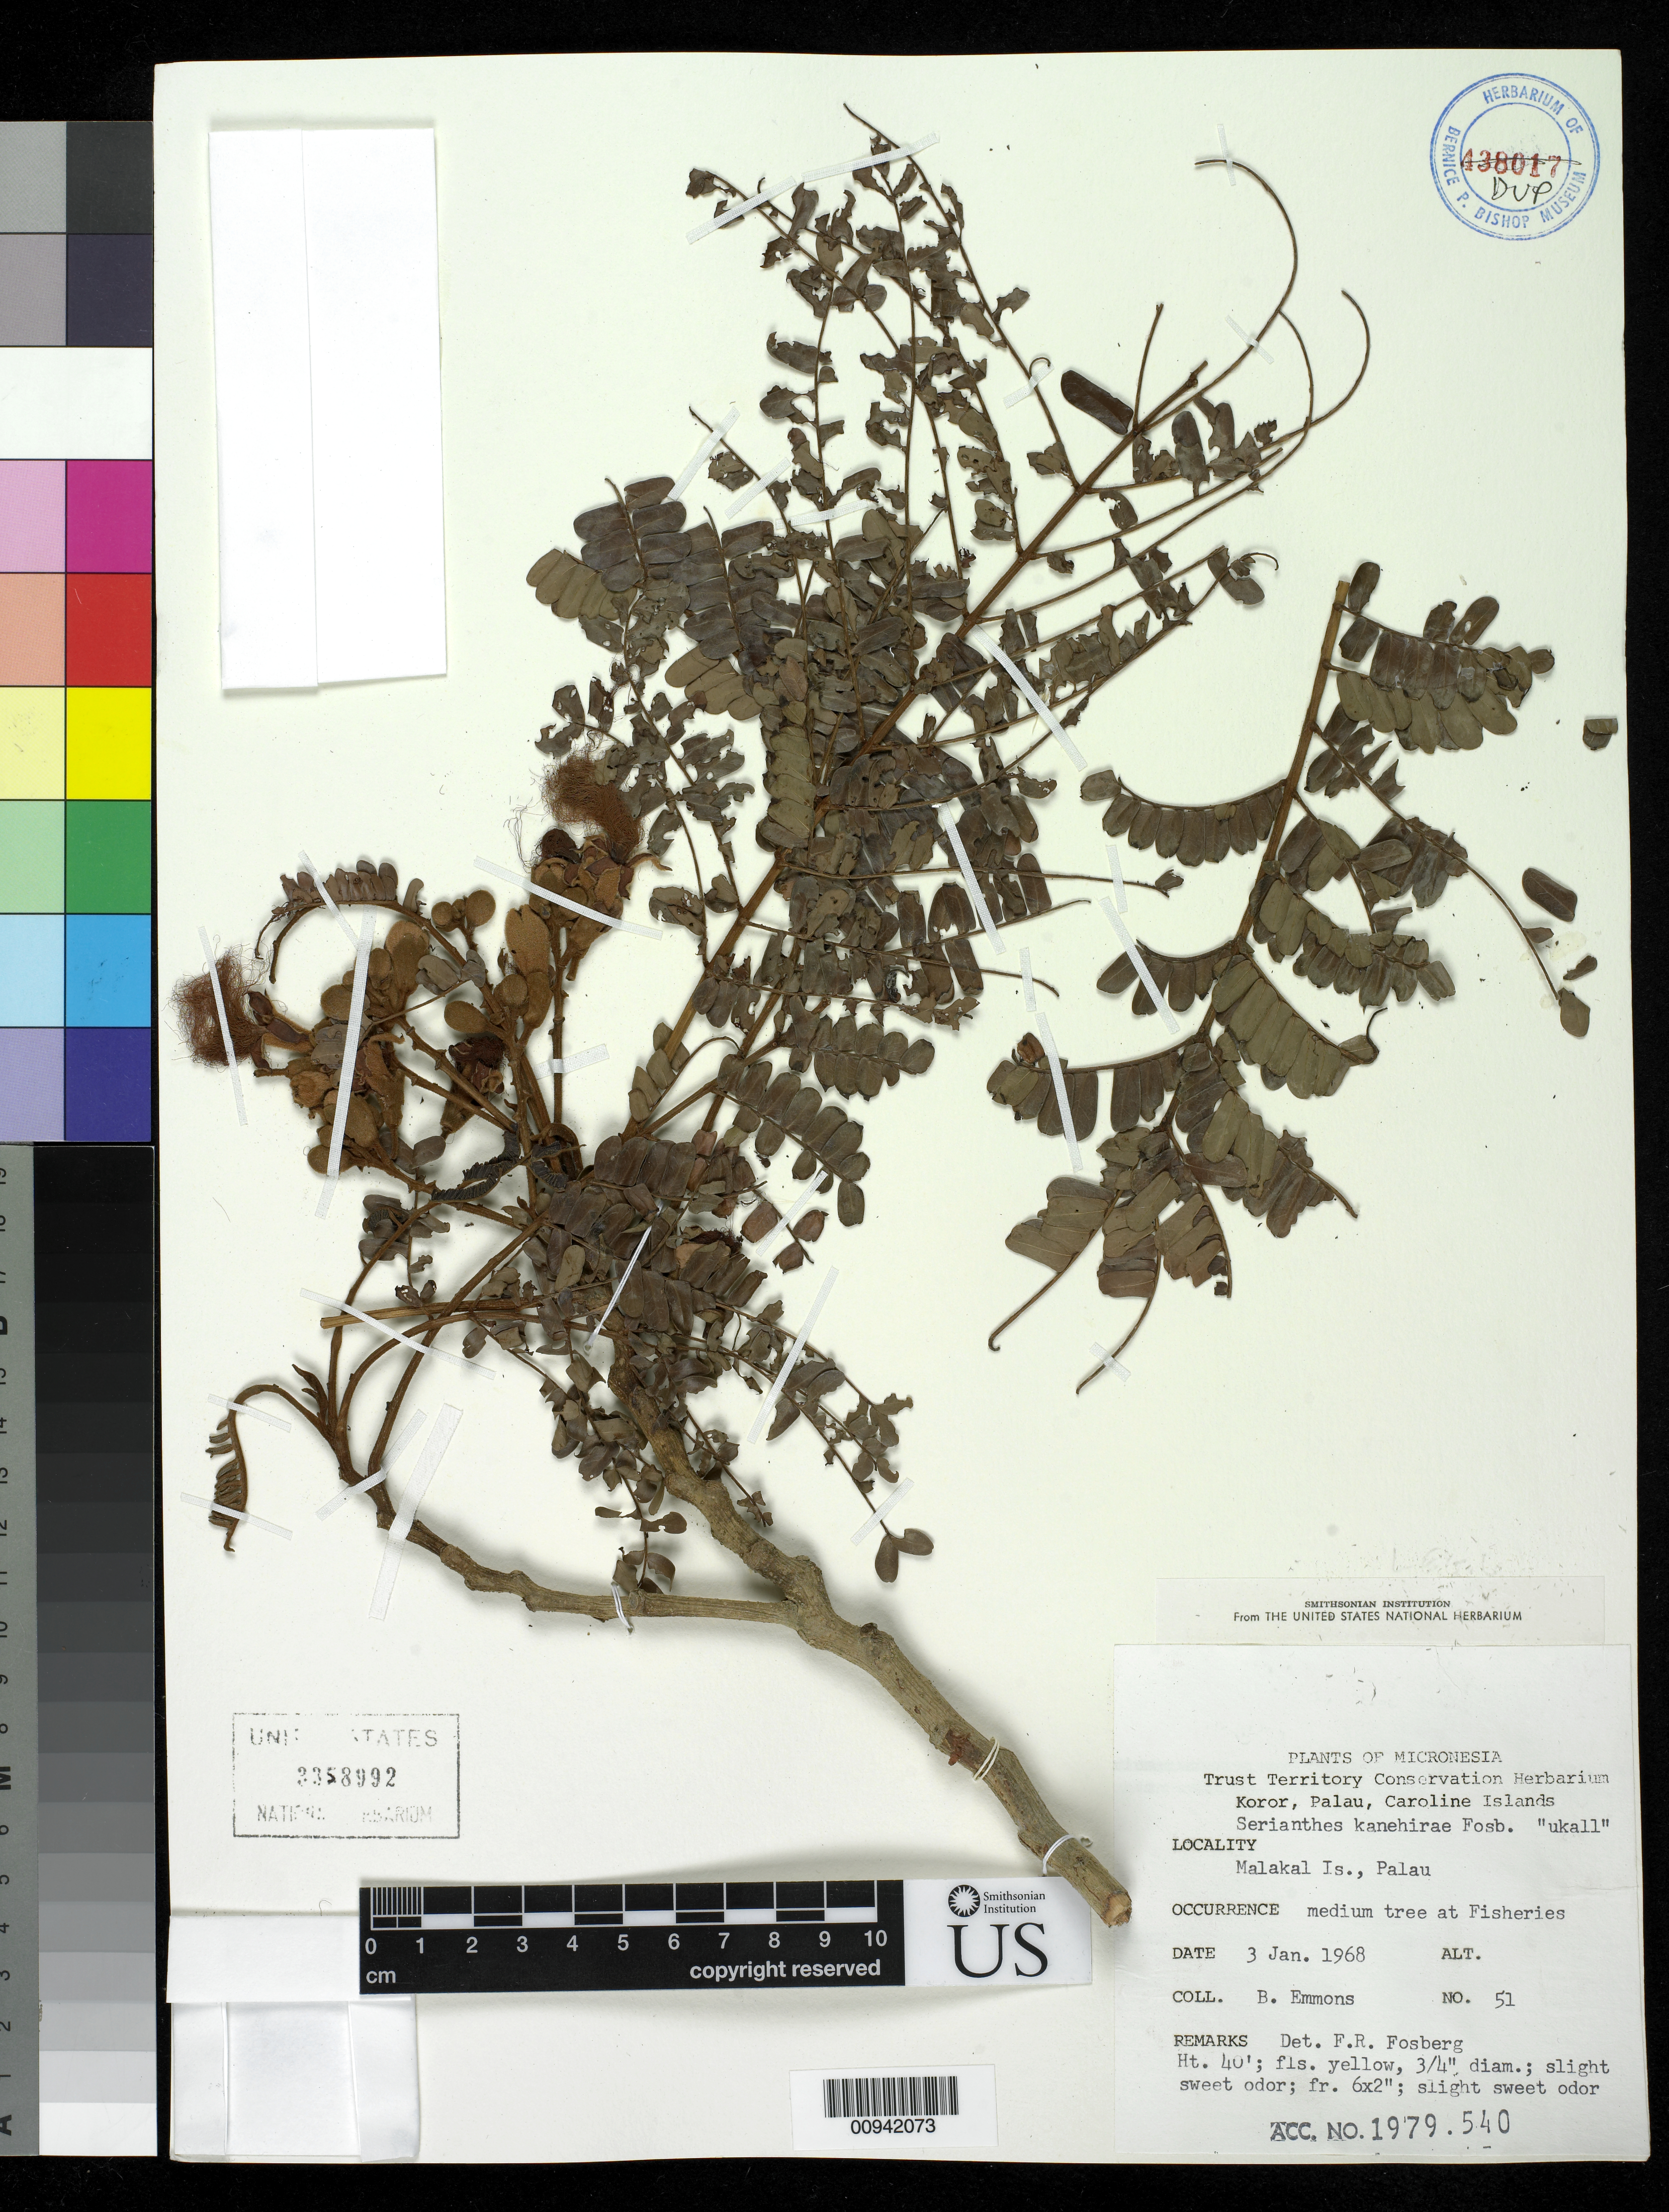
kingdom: Plantae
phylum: Tracheophyta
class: Magnoliopsida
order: Fabales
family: Fabaceae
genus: Serianthes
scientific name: Serianthes kanehirae var. kanehirae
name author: Fosberg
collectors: B. Emmons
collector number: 51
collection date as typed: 03 Jan 1968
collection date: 1968-01-03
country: Palau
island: Ngemelachel (Malakal)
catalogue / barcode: US 3358992